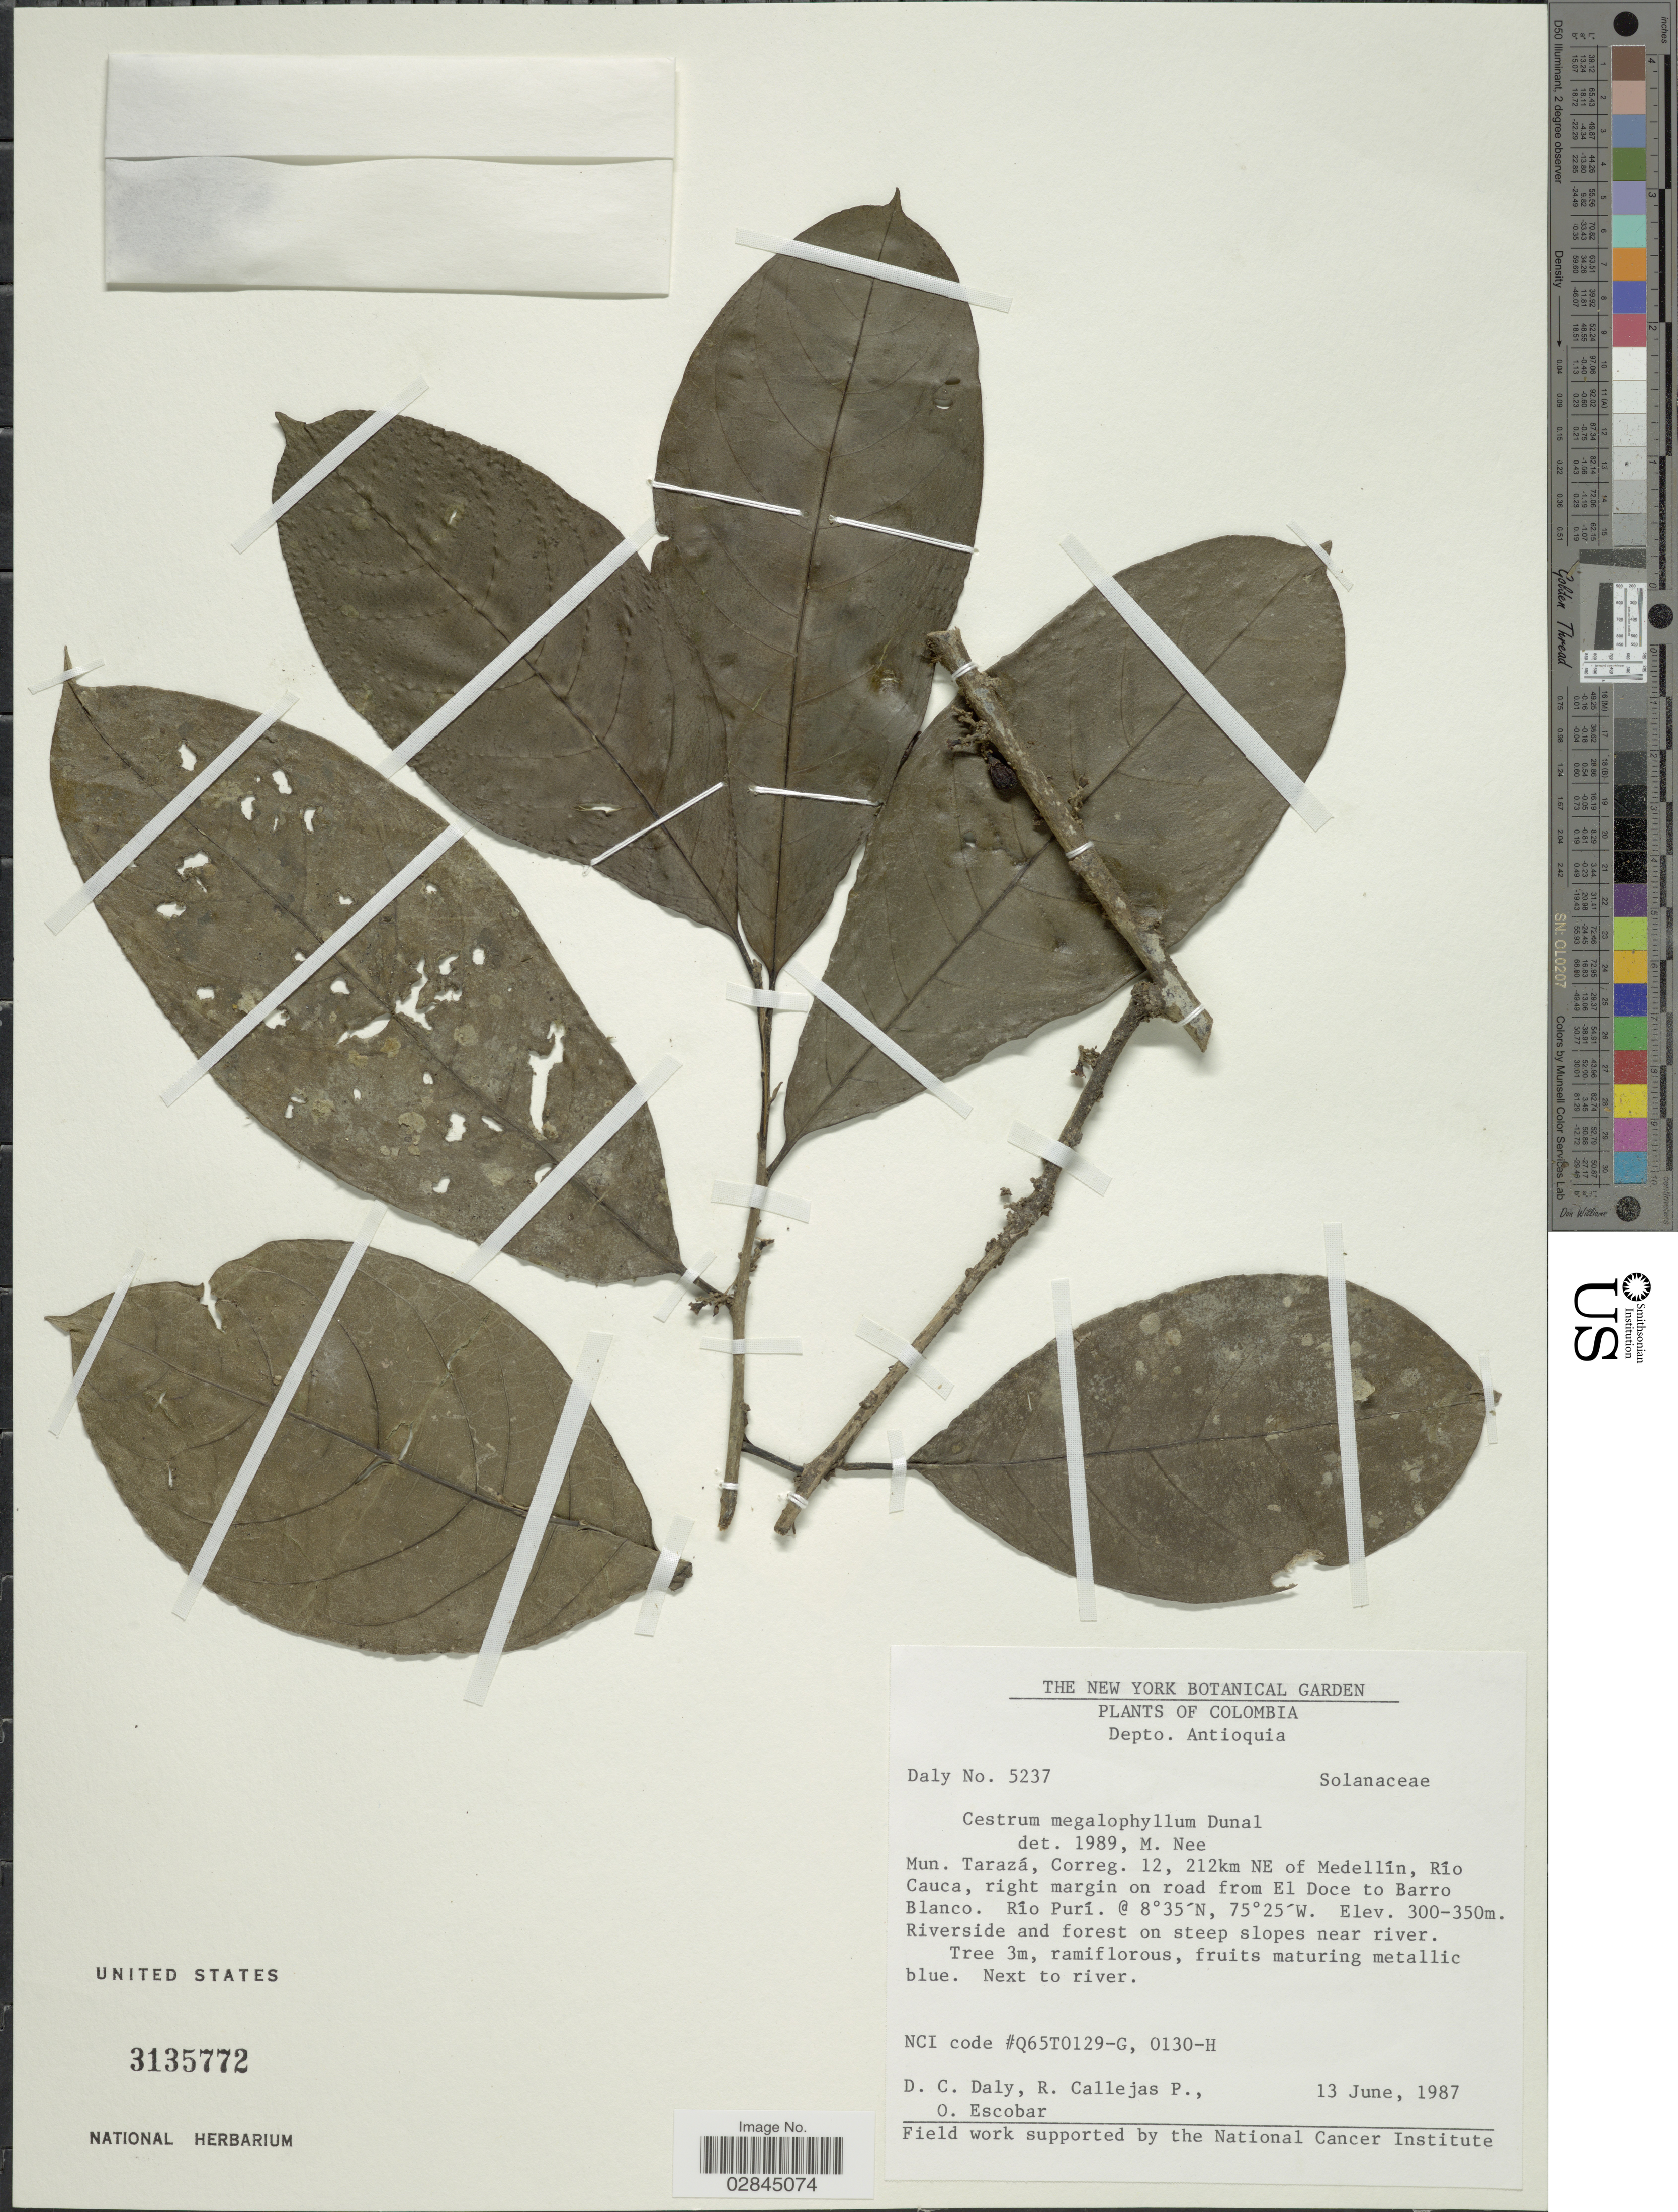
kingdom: Plantae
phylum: Tracheophyta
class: Magnoliopsida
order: Solanales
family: Solanaceae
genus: Cestrum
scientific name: Cestrum schlechtendahlii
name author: G. Don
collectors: D. C. Daly, R. Callejas & O. Escobar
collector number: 5237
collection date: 1987-06-13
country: Colombia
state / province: Antioquia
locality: Depto. Antioquia. Mun. Tarazá, Correg. 12, 212km NE of Medellín, Río Cauca, right margin on road from El Dolce to Barro Blanco. Río Purí.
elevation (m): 300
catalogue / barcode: US 3135772